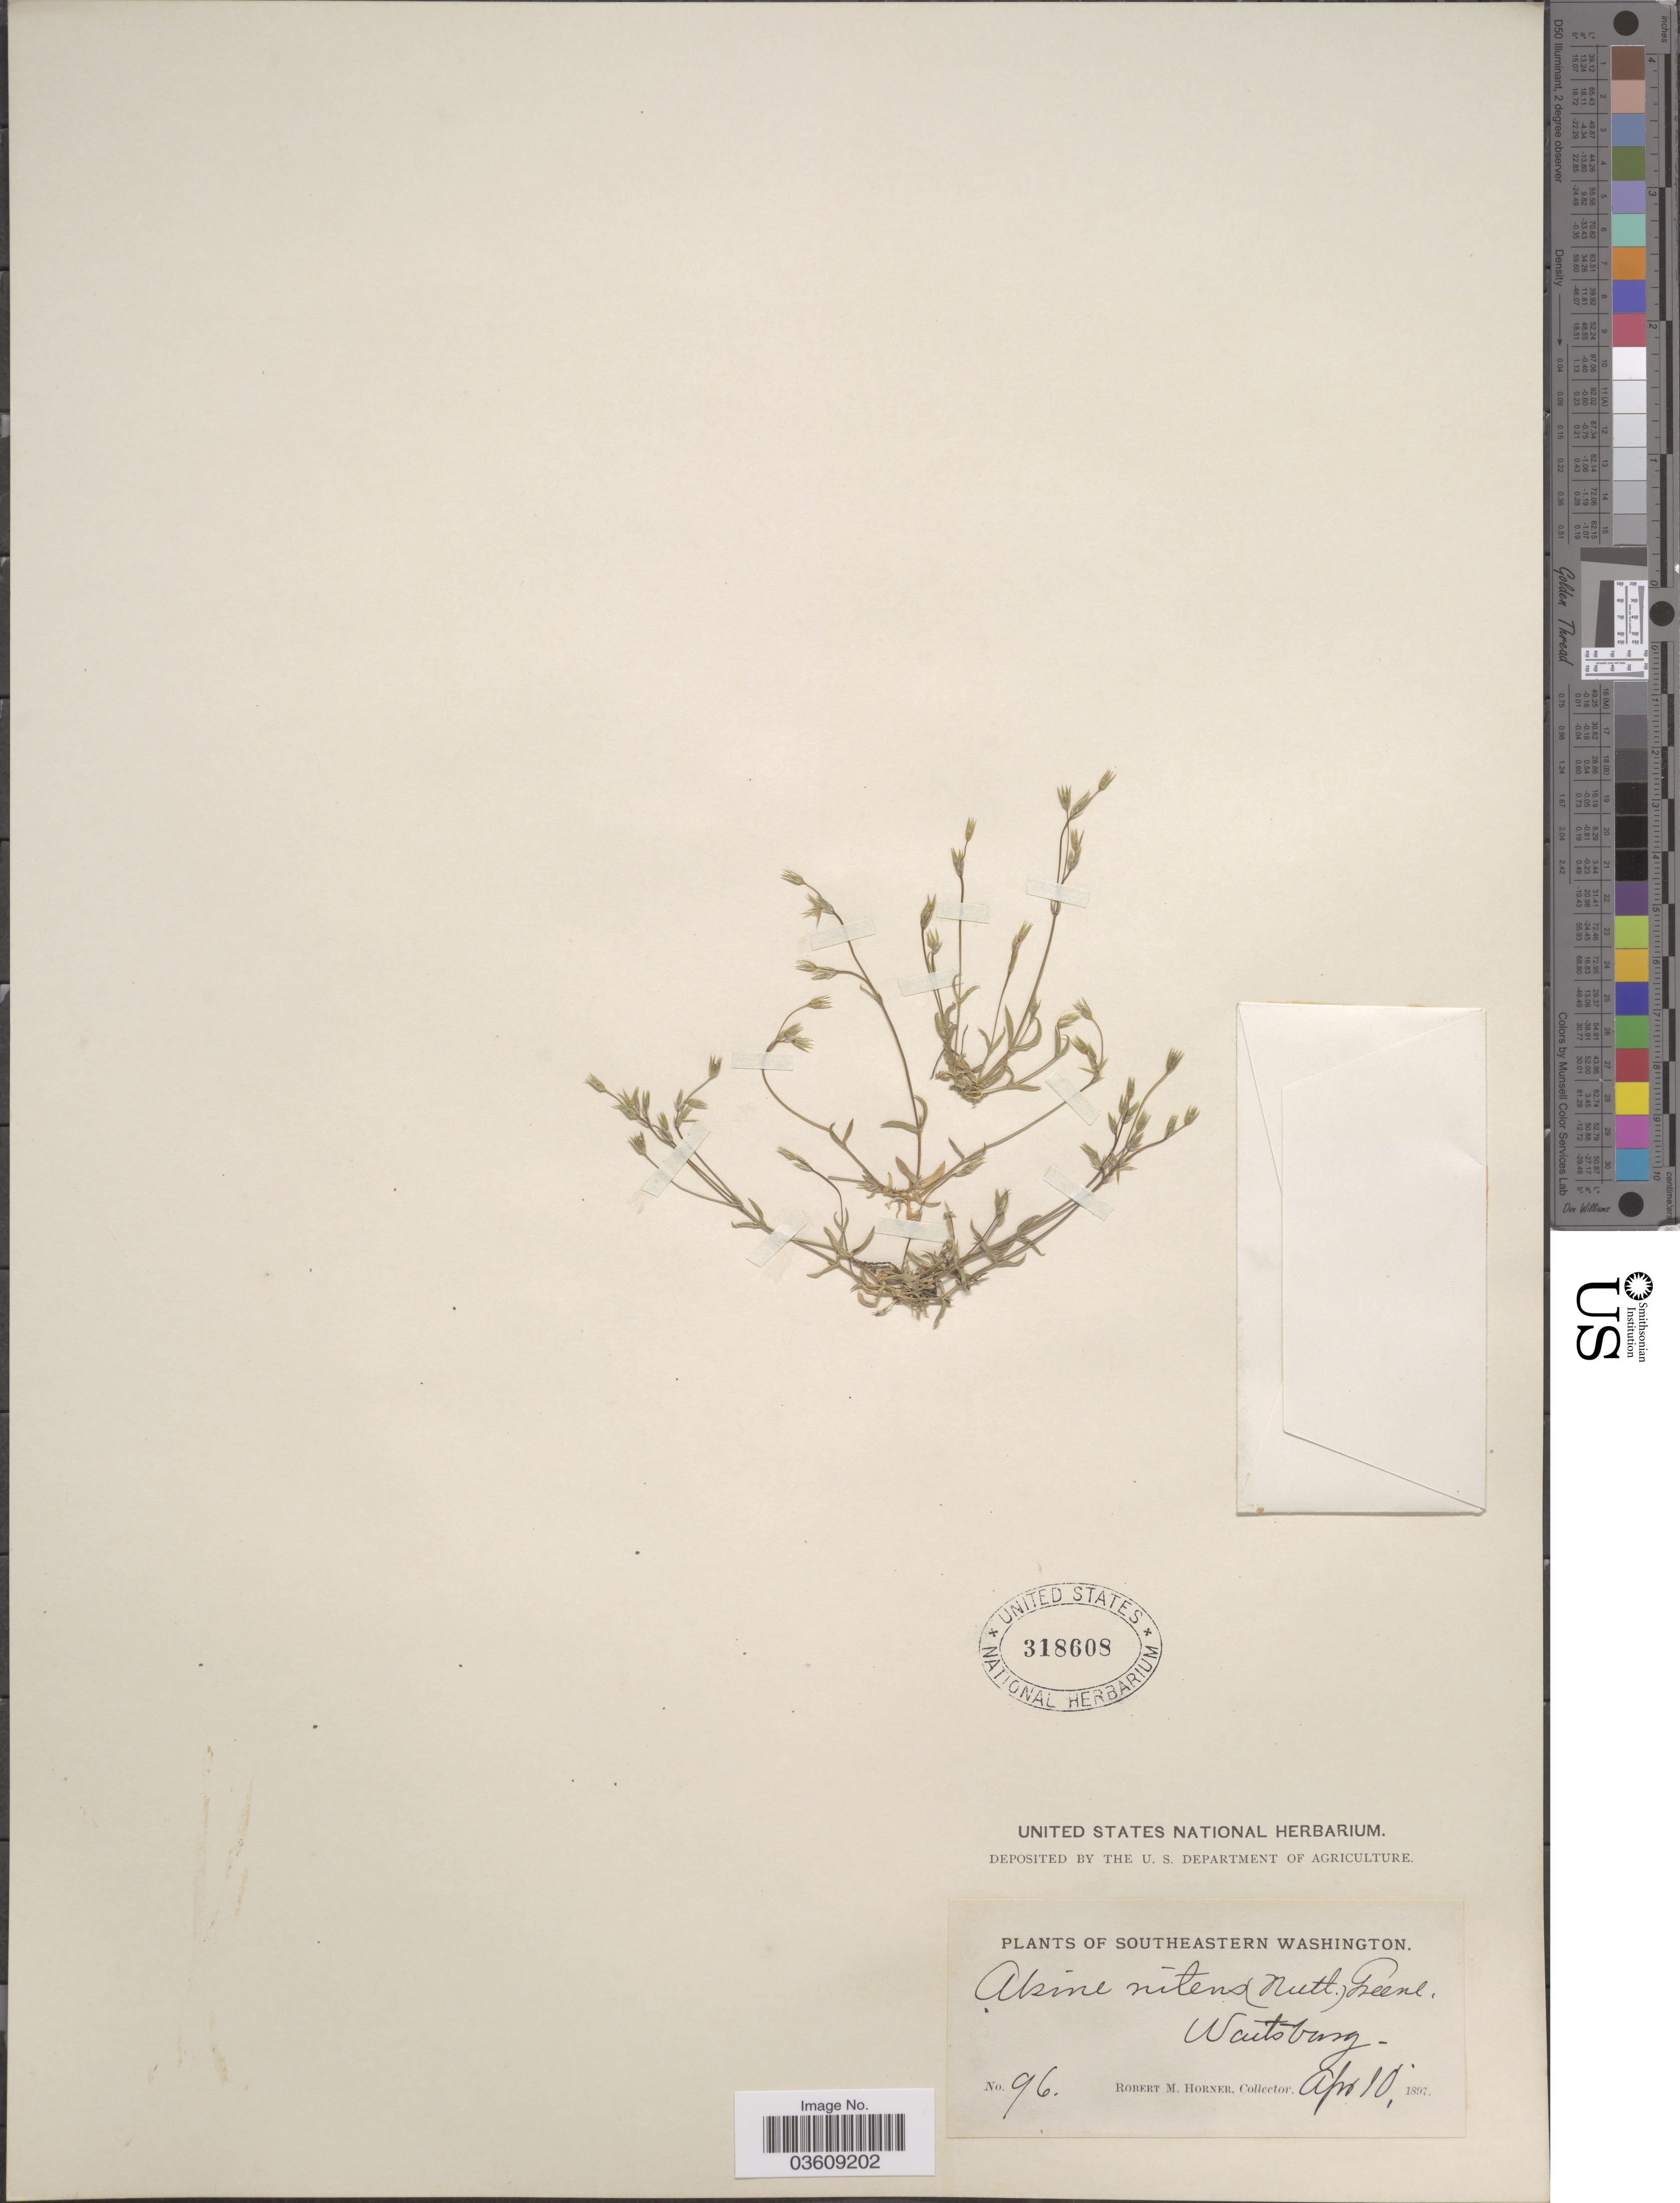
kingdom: Plantae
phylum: Tracheophyta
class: Magnoliopsida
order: Caryophyllales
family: Caryophyllaceae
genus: Stellaria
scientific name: Stellaria nitens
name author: Nutt.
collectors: R. Horner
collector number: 96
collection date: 1897-04-10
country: United States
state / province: Washington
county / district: Walla Walla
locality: Southeastern Washington. Waitsburg.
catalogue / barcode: US 318608